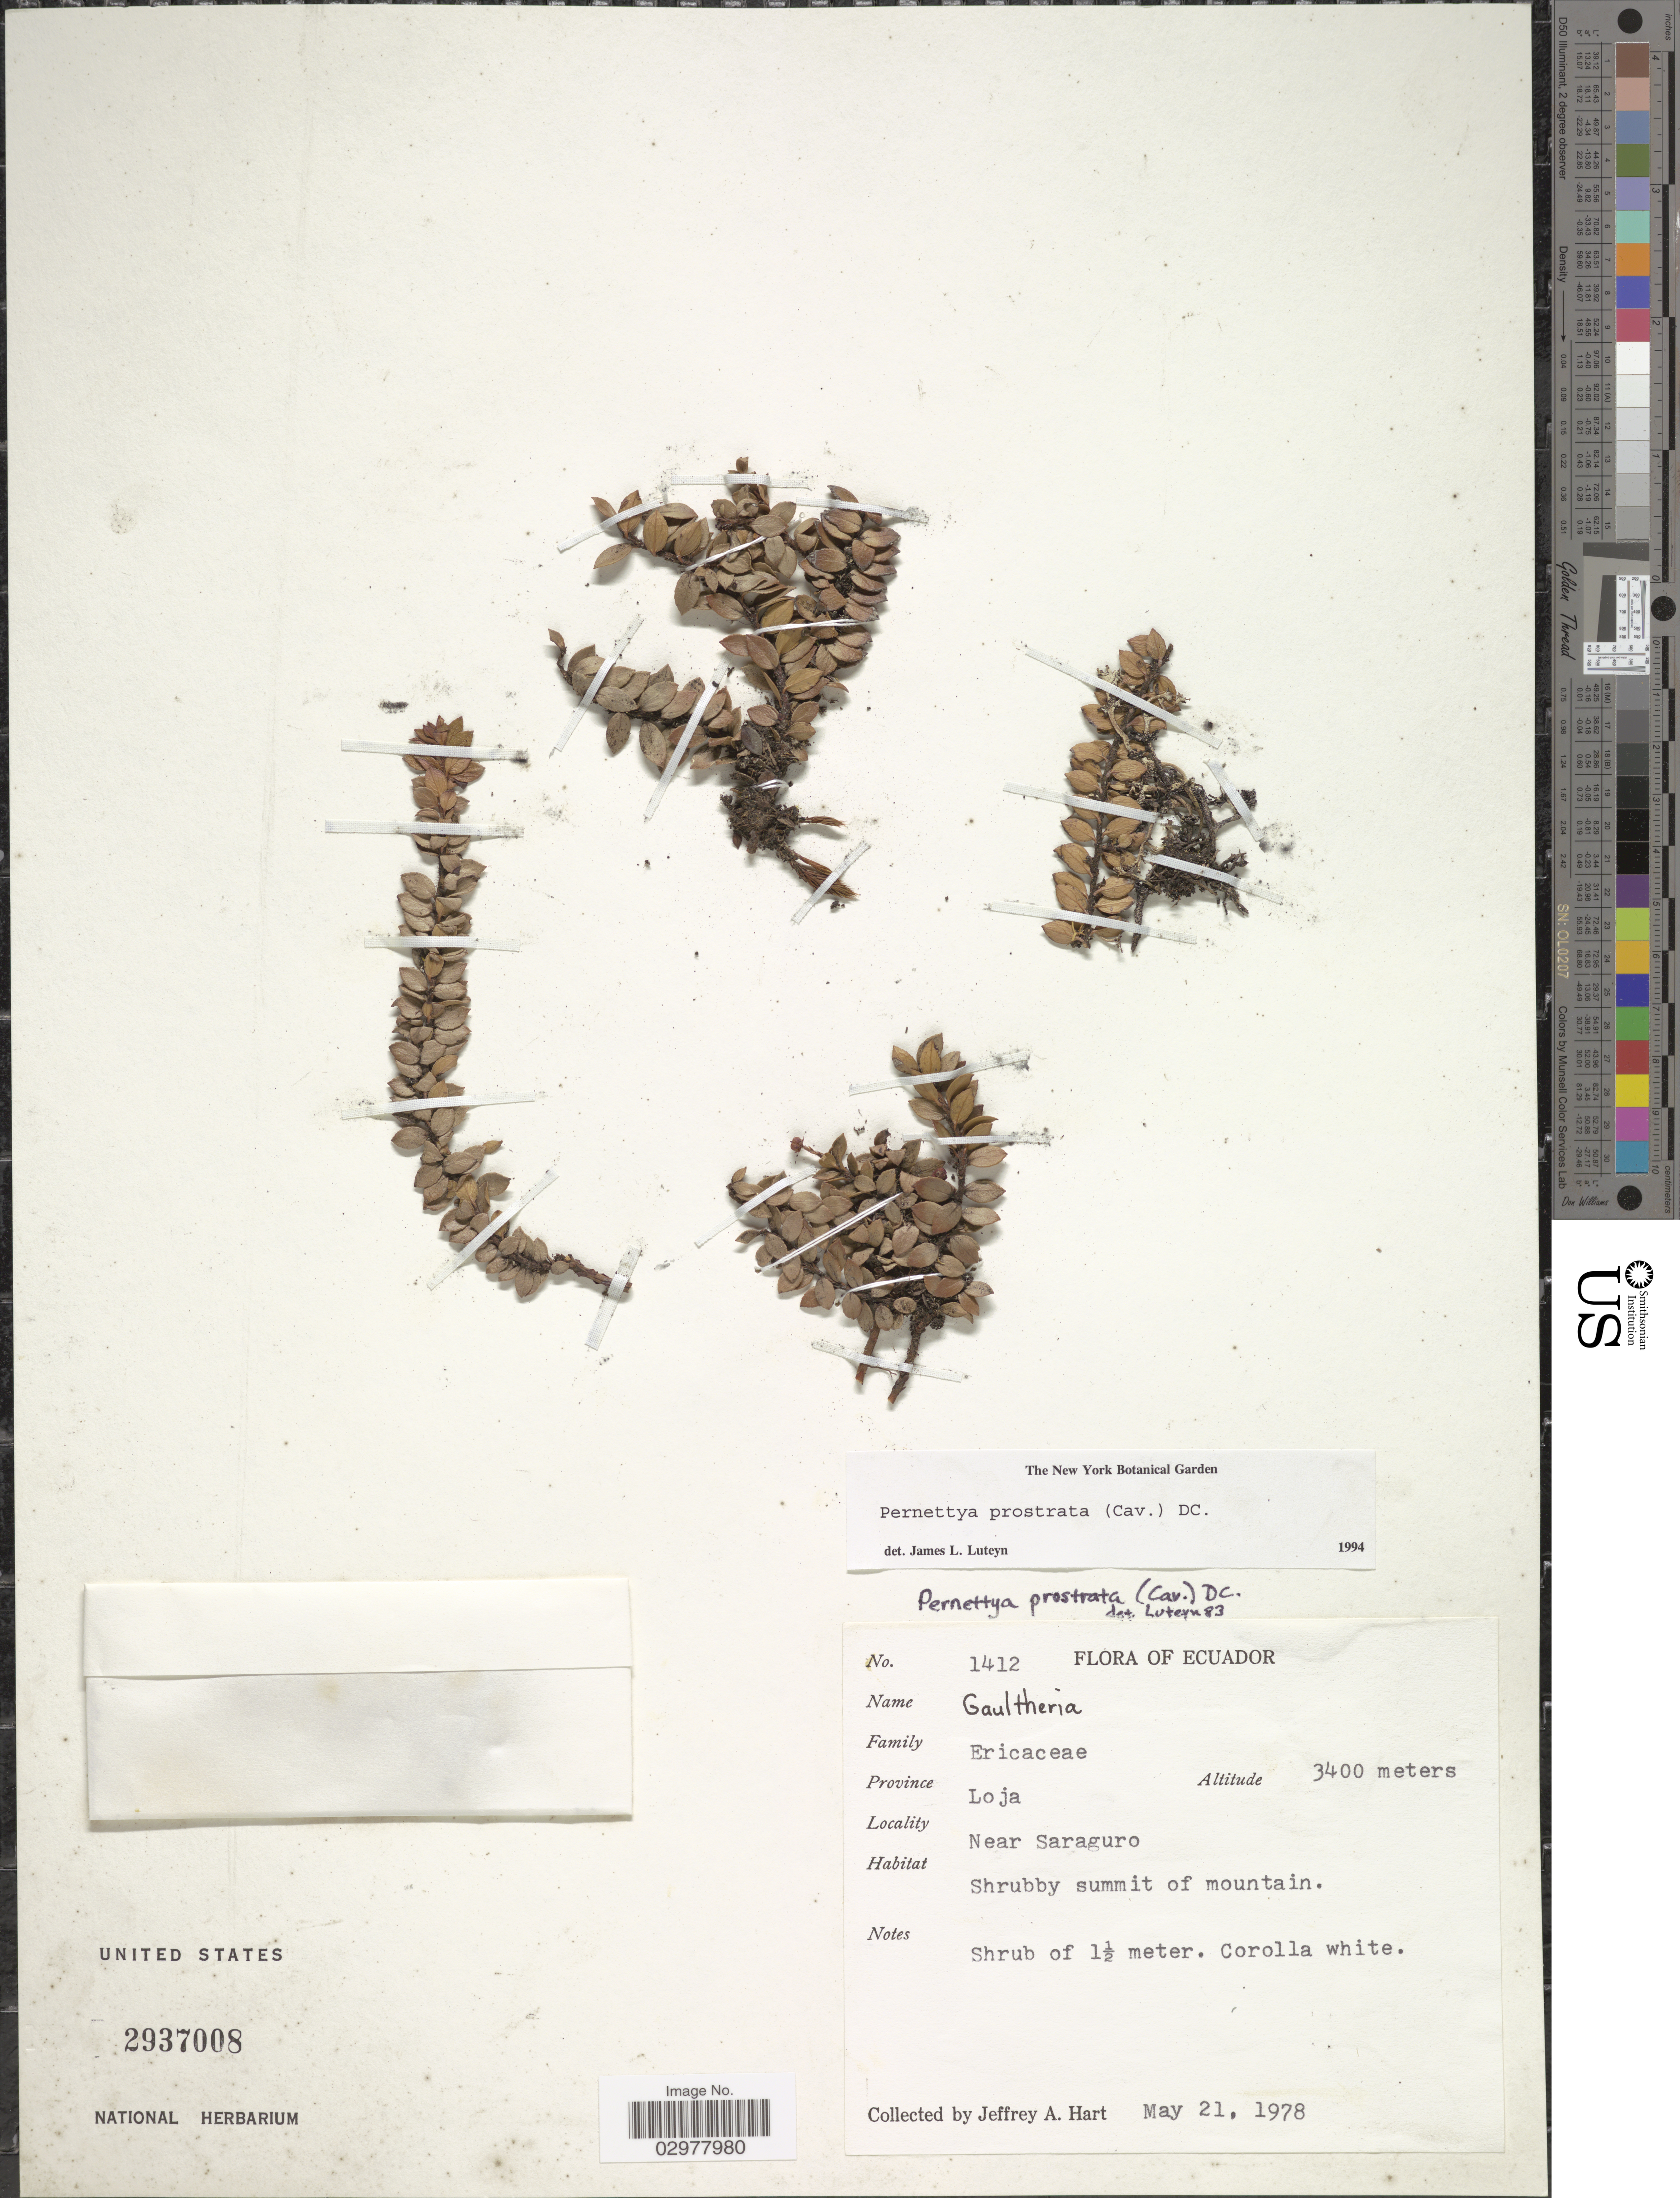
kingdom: Plantae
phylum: Tracheophyta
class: Magnoliopsida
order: Ericales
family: Ericaceae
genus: Pernettya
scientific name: Pernettya prostrata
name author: (Cav.) DC.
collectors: J. A. Hart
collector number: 1412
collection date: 1978-05-31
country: Ecuador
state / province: Loja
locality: Near Saraguro.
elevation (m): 3400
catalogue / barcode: US 2937008